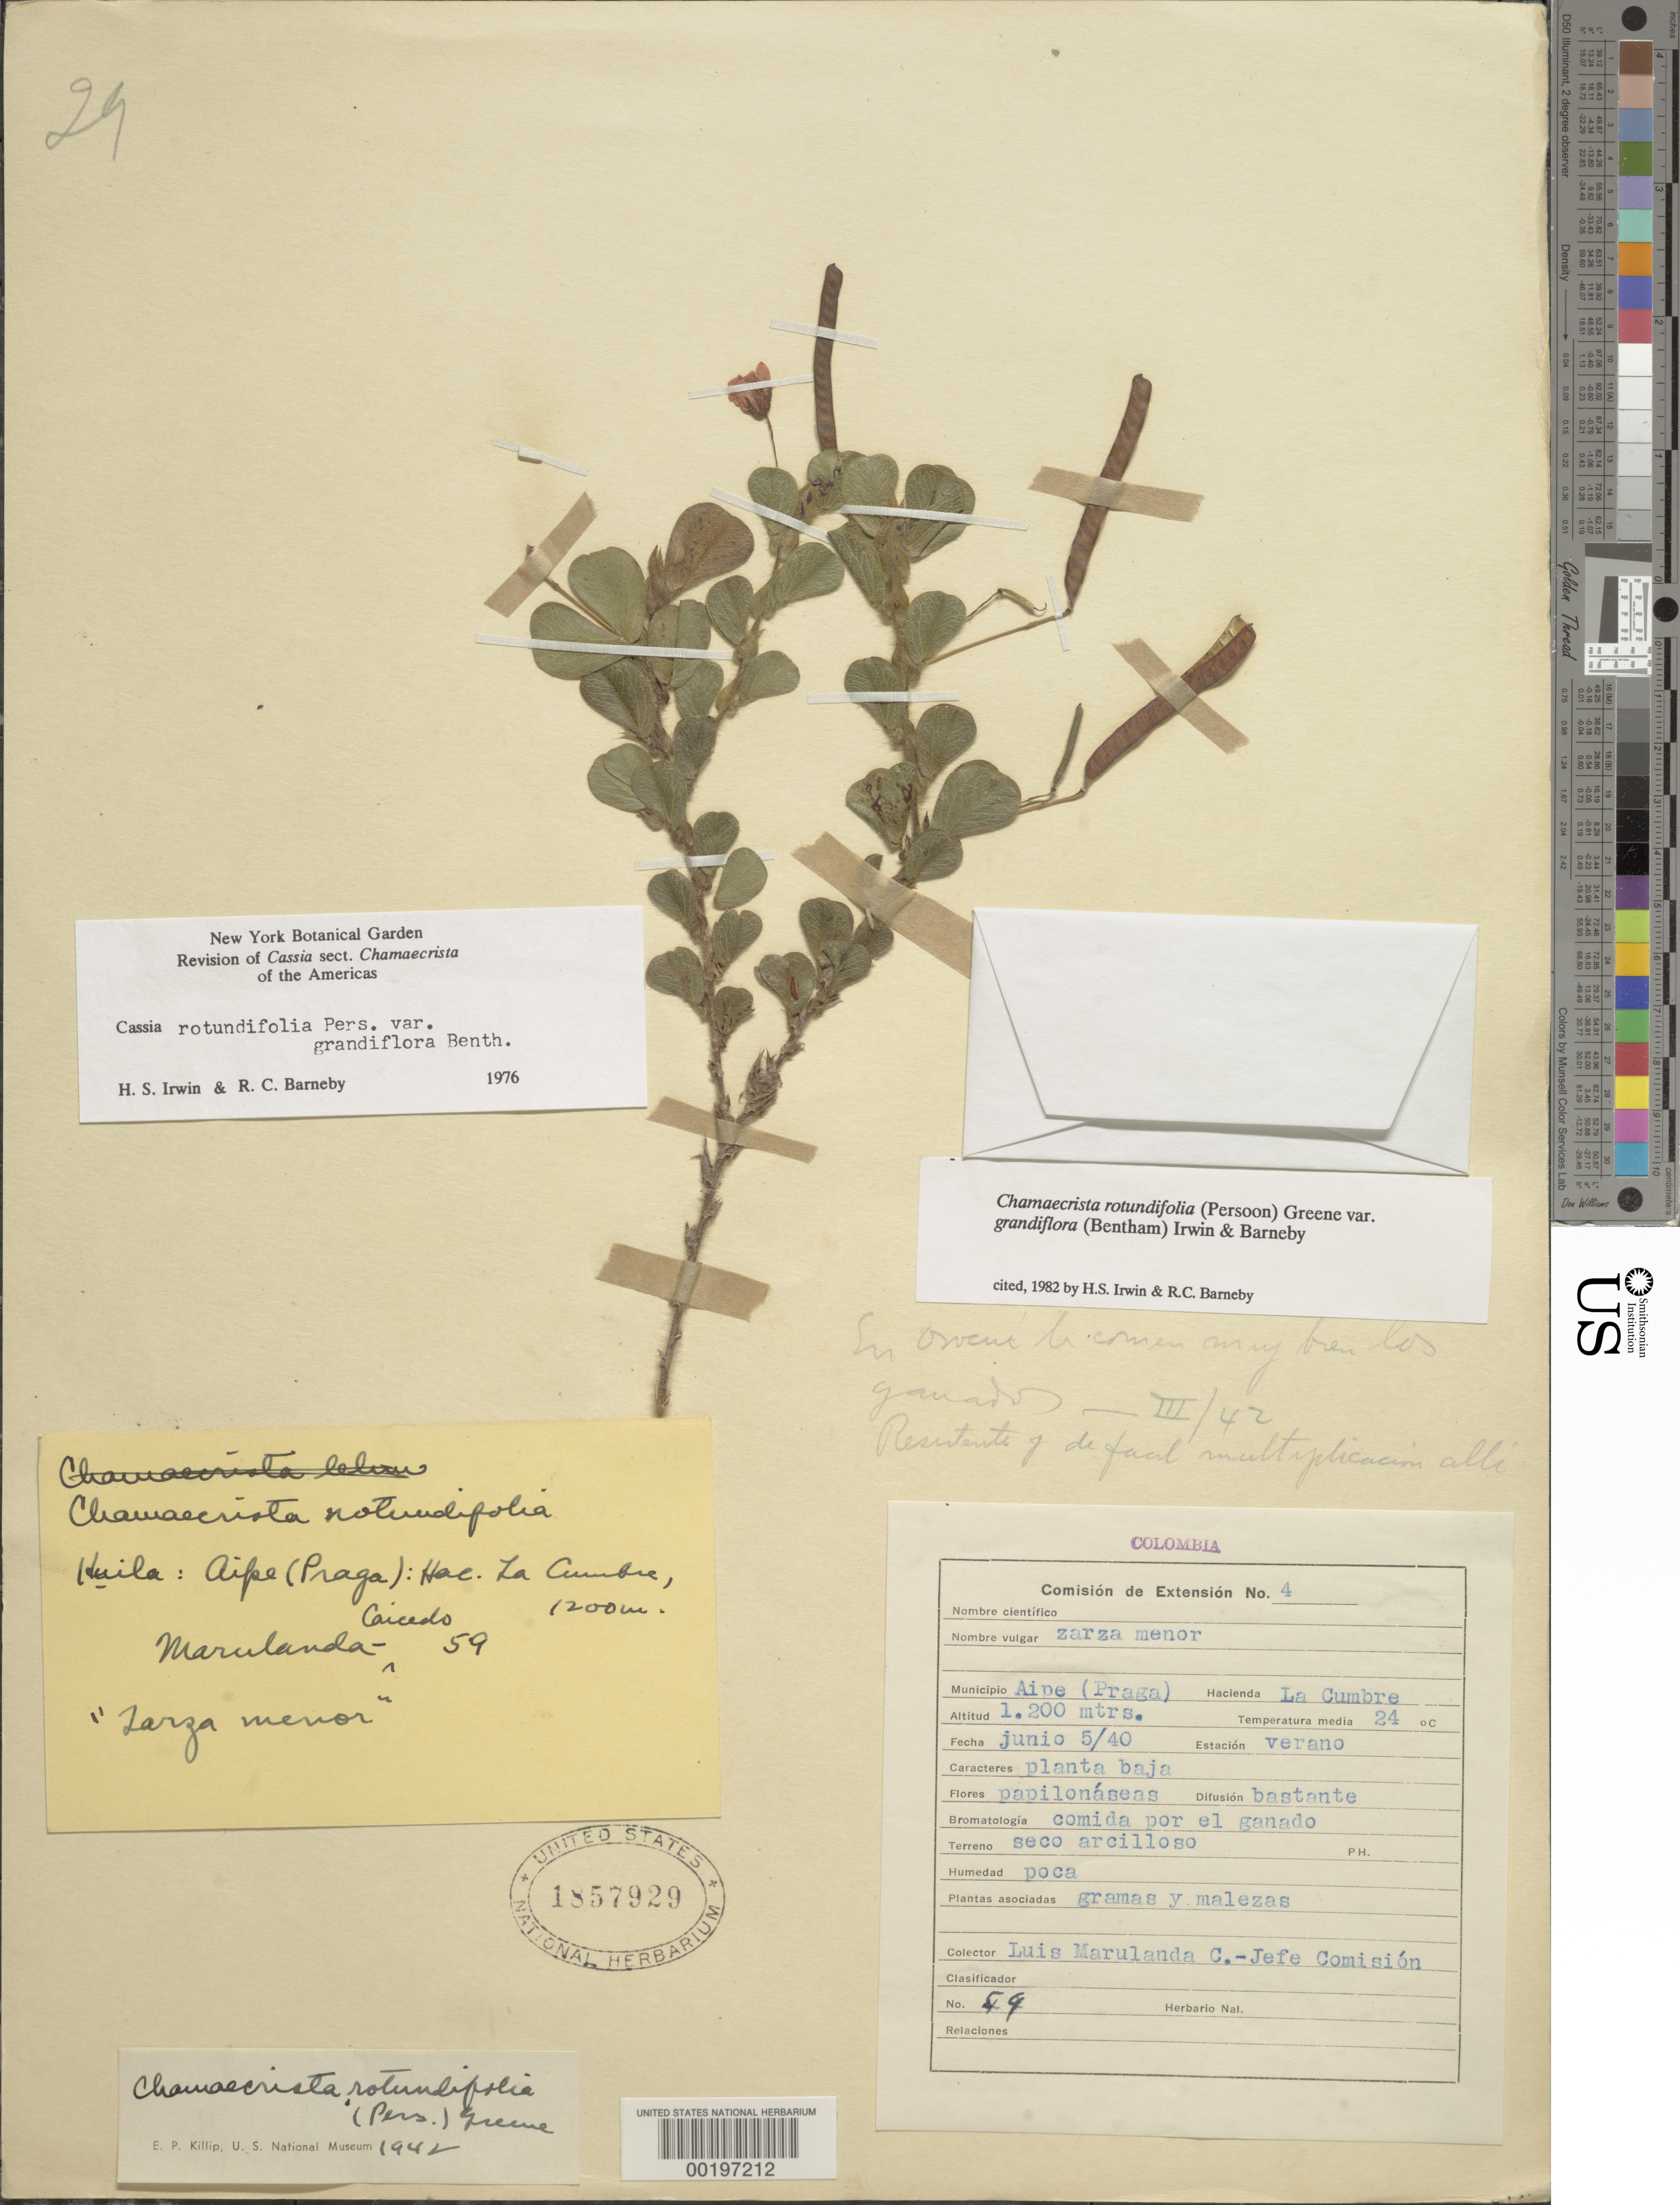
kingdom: Plantae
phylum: Tracheophyta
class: Magnoliopsida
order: Fabales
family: Fabaceae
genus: Chamaecrista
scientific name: Chamaecrista rotundifolia var. grandiflora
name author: (Benth.) H.S. Irwin & Barneby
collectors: L. Marulanda Caicedo & J. Comision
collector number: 59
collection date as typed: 05 Jun 1940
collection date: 1940-06-05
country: Colombia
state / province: Huila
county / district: Aipe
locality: Aipe (Praga) Mun., Hacienda la Cumbe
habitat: Seco arcilloso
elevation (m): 1200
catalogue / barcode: US 1857929